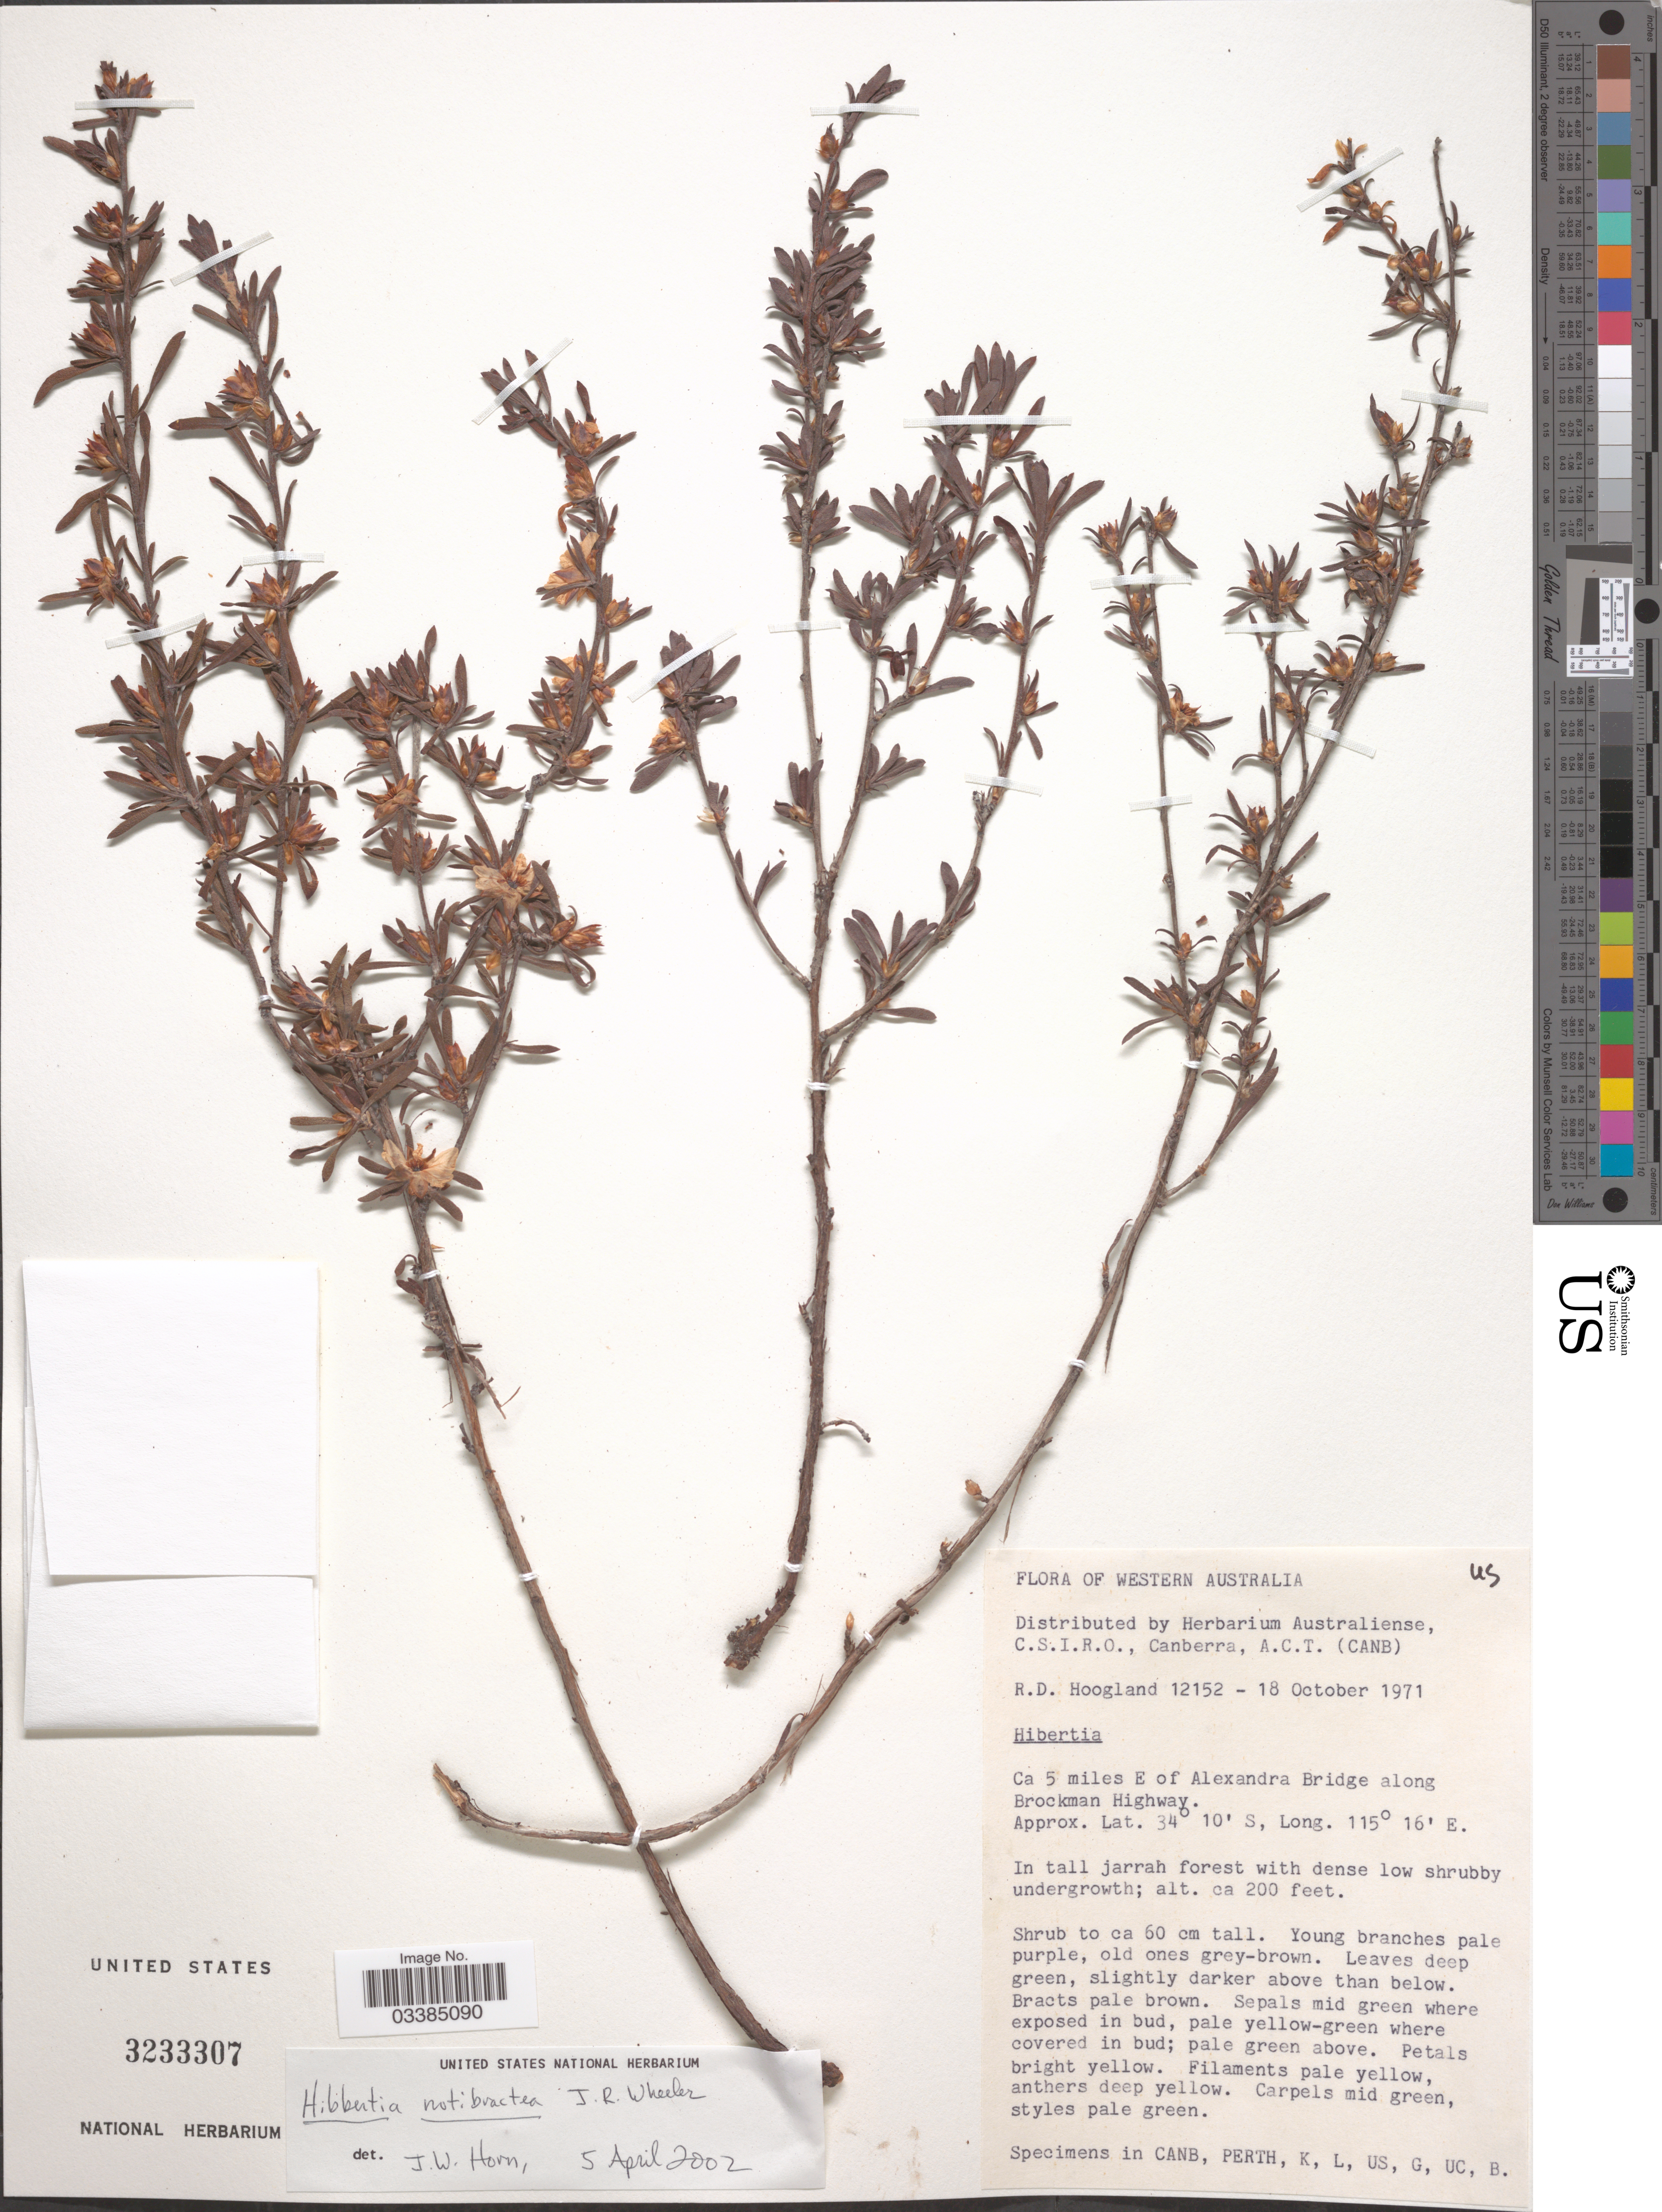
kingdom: Plantae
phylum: Tracheophyta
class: Magnoliopsida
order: Dilleniales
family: Dilleniaceae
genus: Hibbertia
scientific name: Hibbertia notibractea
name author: J.R. Wheeler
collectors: R. D. Hoogland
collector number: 12152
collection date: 1971-10-18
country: Australia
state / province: Western Australia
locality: Ca 5 miles E of Alexandra Bridge along Brockman Highway.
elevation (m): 61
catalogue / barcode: US 3233307